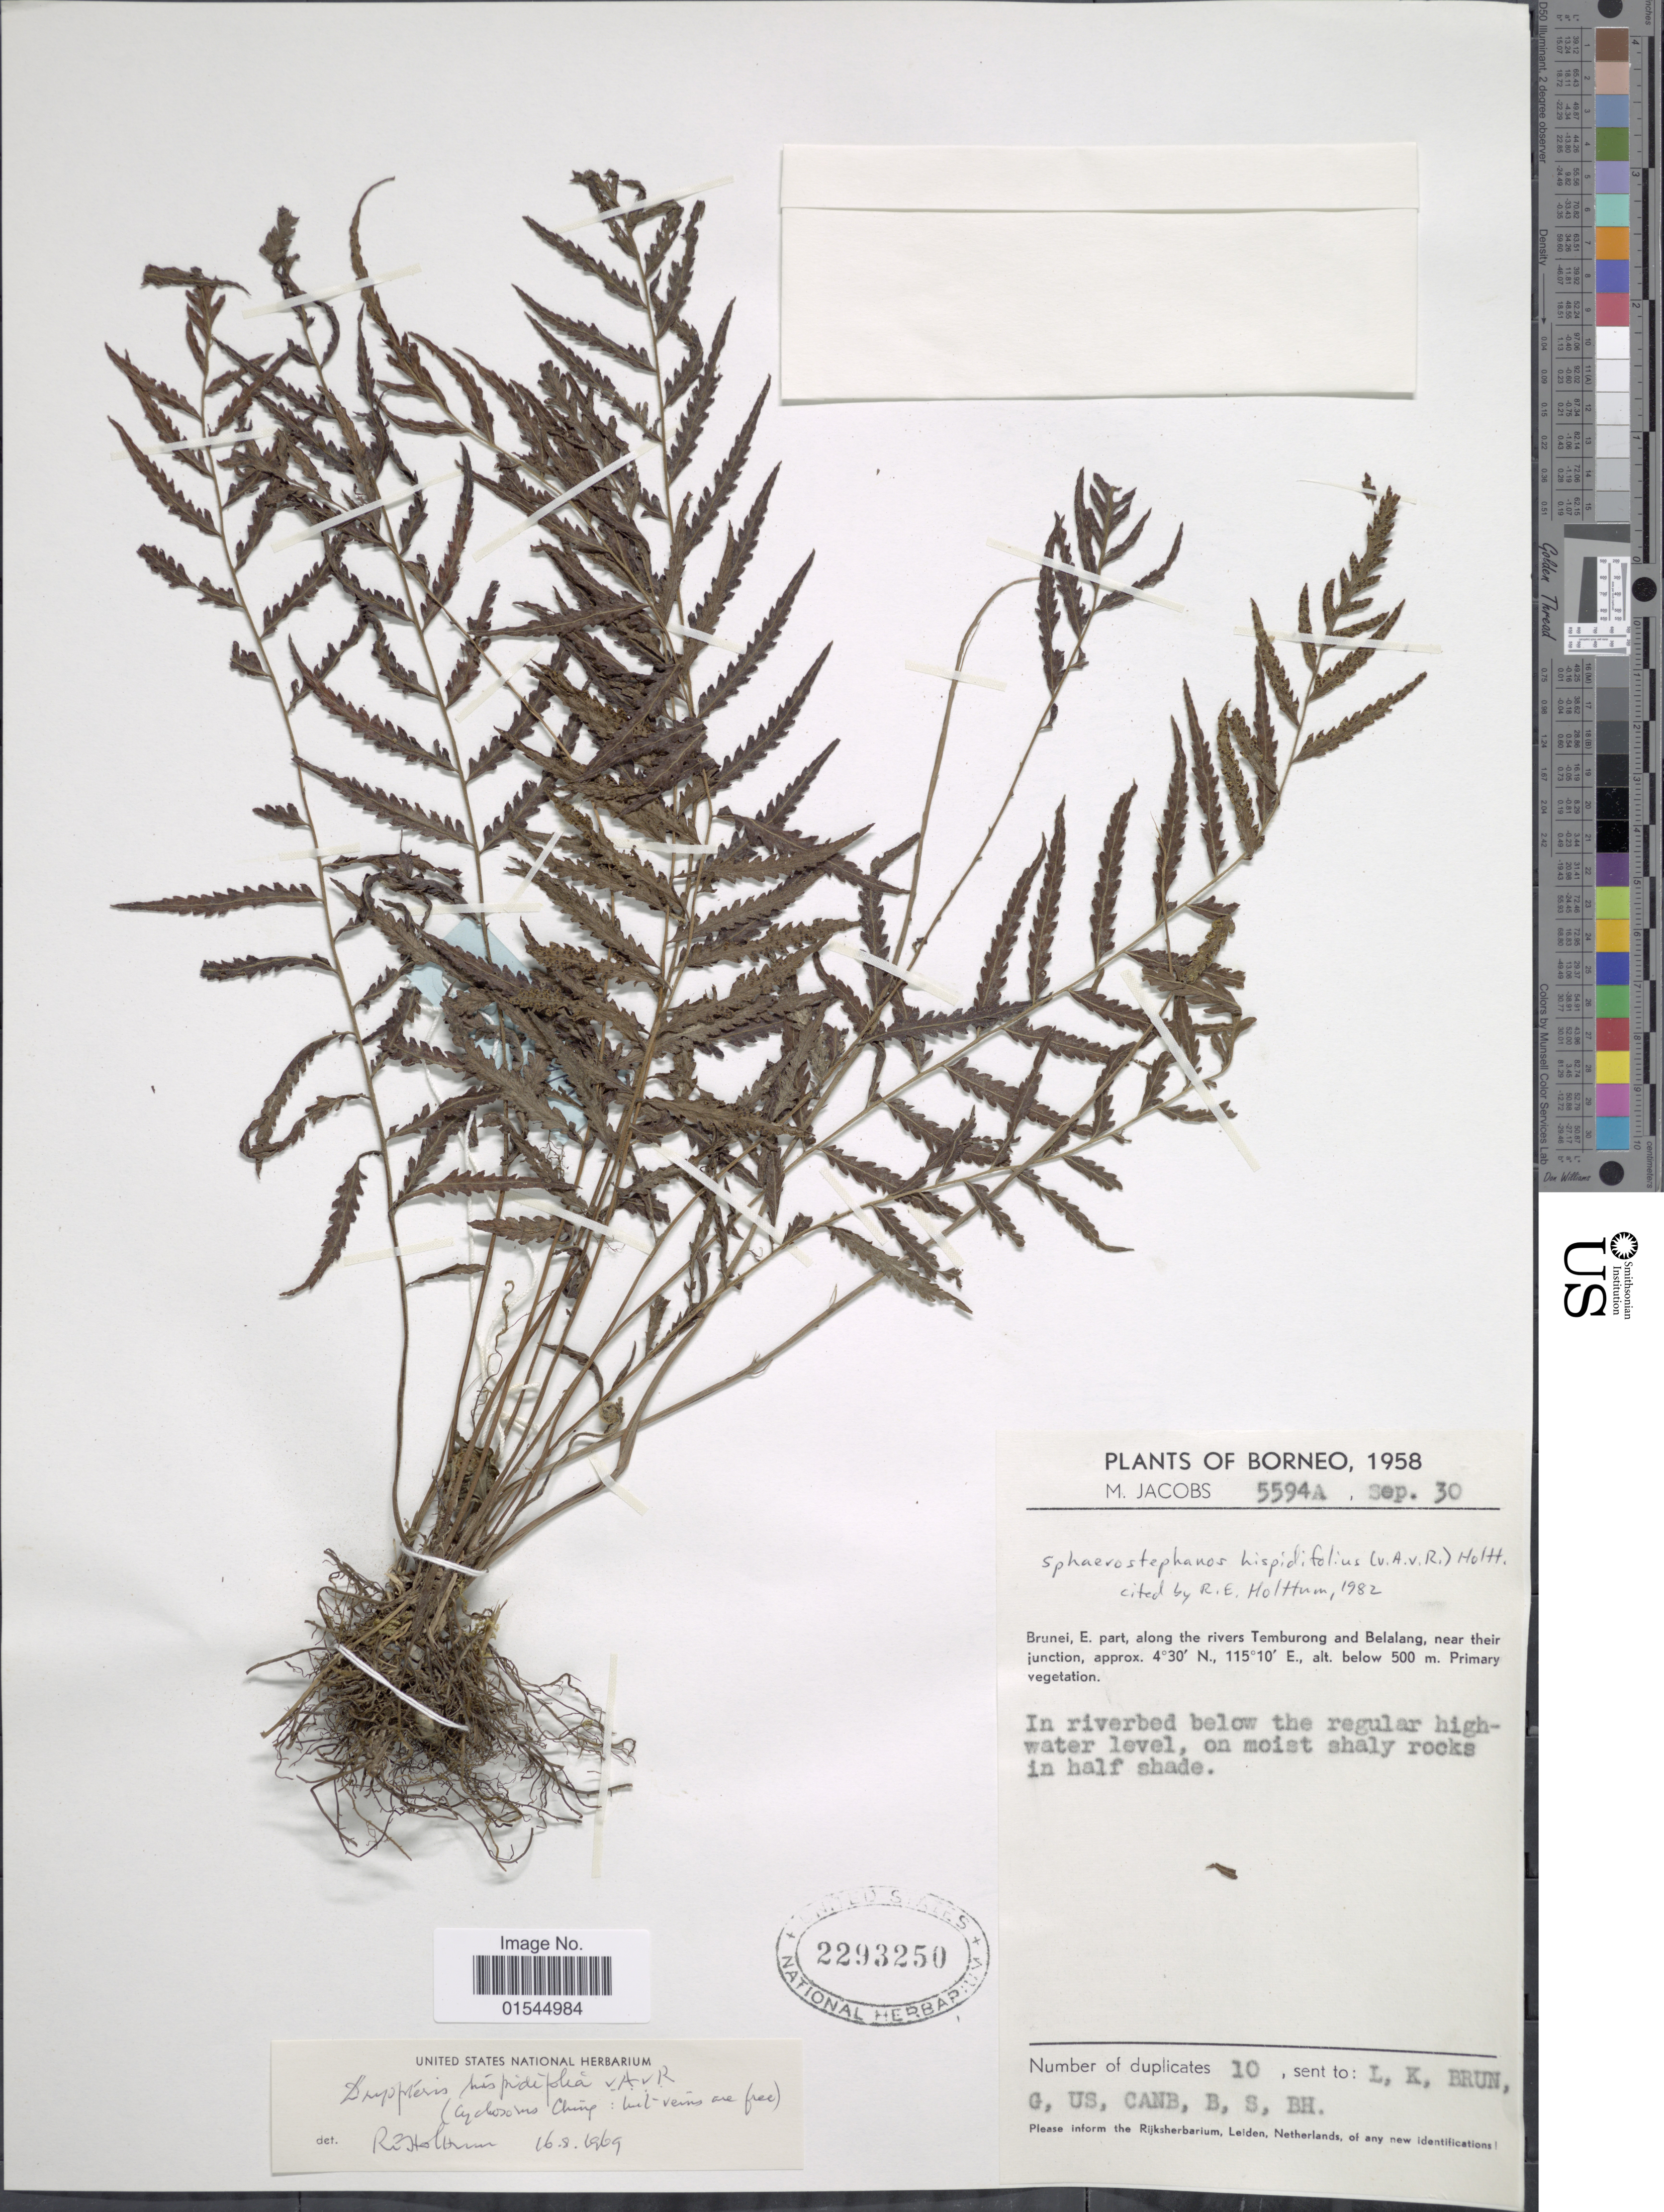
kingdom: Plantae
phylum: Tracheophyta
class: Polypodiopsida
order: Polypodiales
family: Thelypteridaceae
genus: Sphaerostephanos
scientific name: Sphaerostephanos hispiduliformis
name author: (C. Chr.) Holttum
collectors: M. Jacobs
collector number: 5594A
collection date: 1958-09-30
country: Brunei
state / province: Temburong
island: Borneo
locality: Borneo. Brunei, E. part. along the rivers Temburong and Belalang, near their junction.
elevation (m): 500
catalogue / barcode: US 2293250